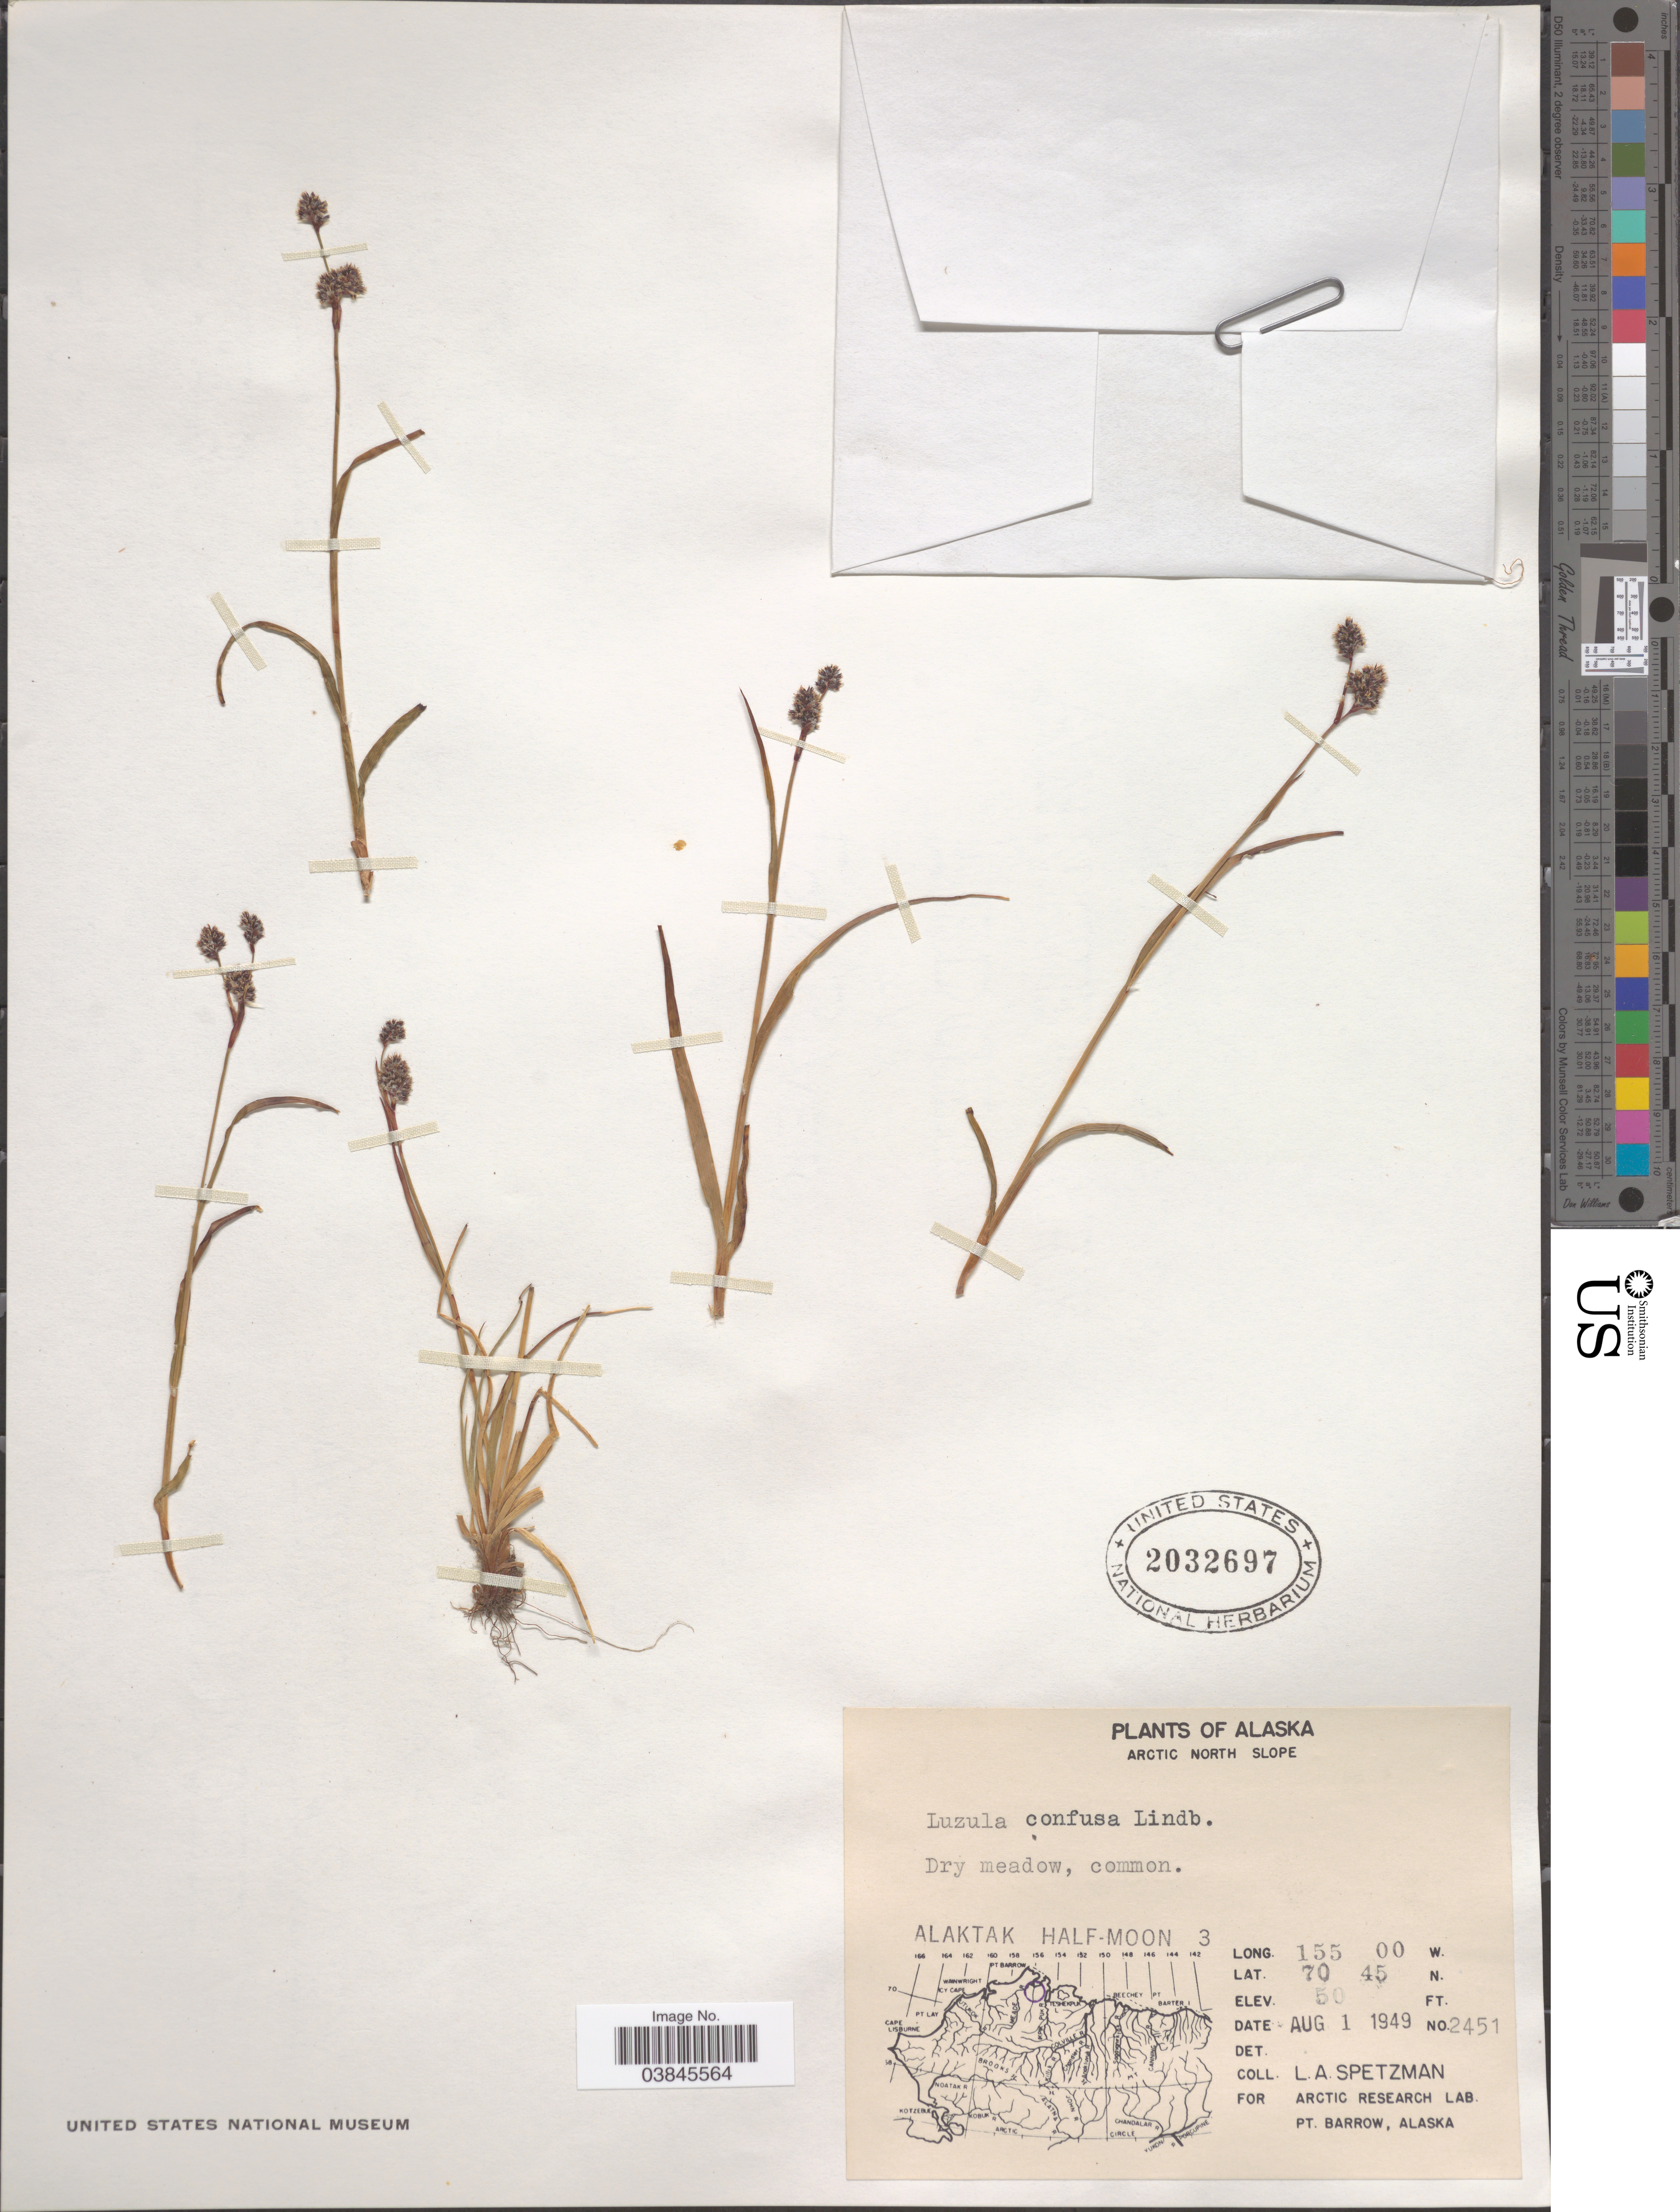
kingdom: Plantae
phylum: Tracheophyta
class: Liliopsida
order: Poales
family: Juncaceae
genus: Luzula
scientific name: Luzula confusa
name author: Lindeb.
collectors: L. Spetzman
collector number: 2451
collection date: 1949-08-01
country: United States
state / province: Alaska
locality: Arctic North Slope. Alaktak Half-Moon 3.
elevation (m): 15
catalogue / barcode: US 2032697